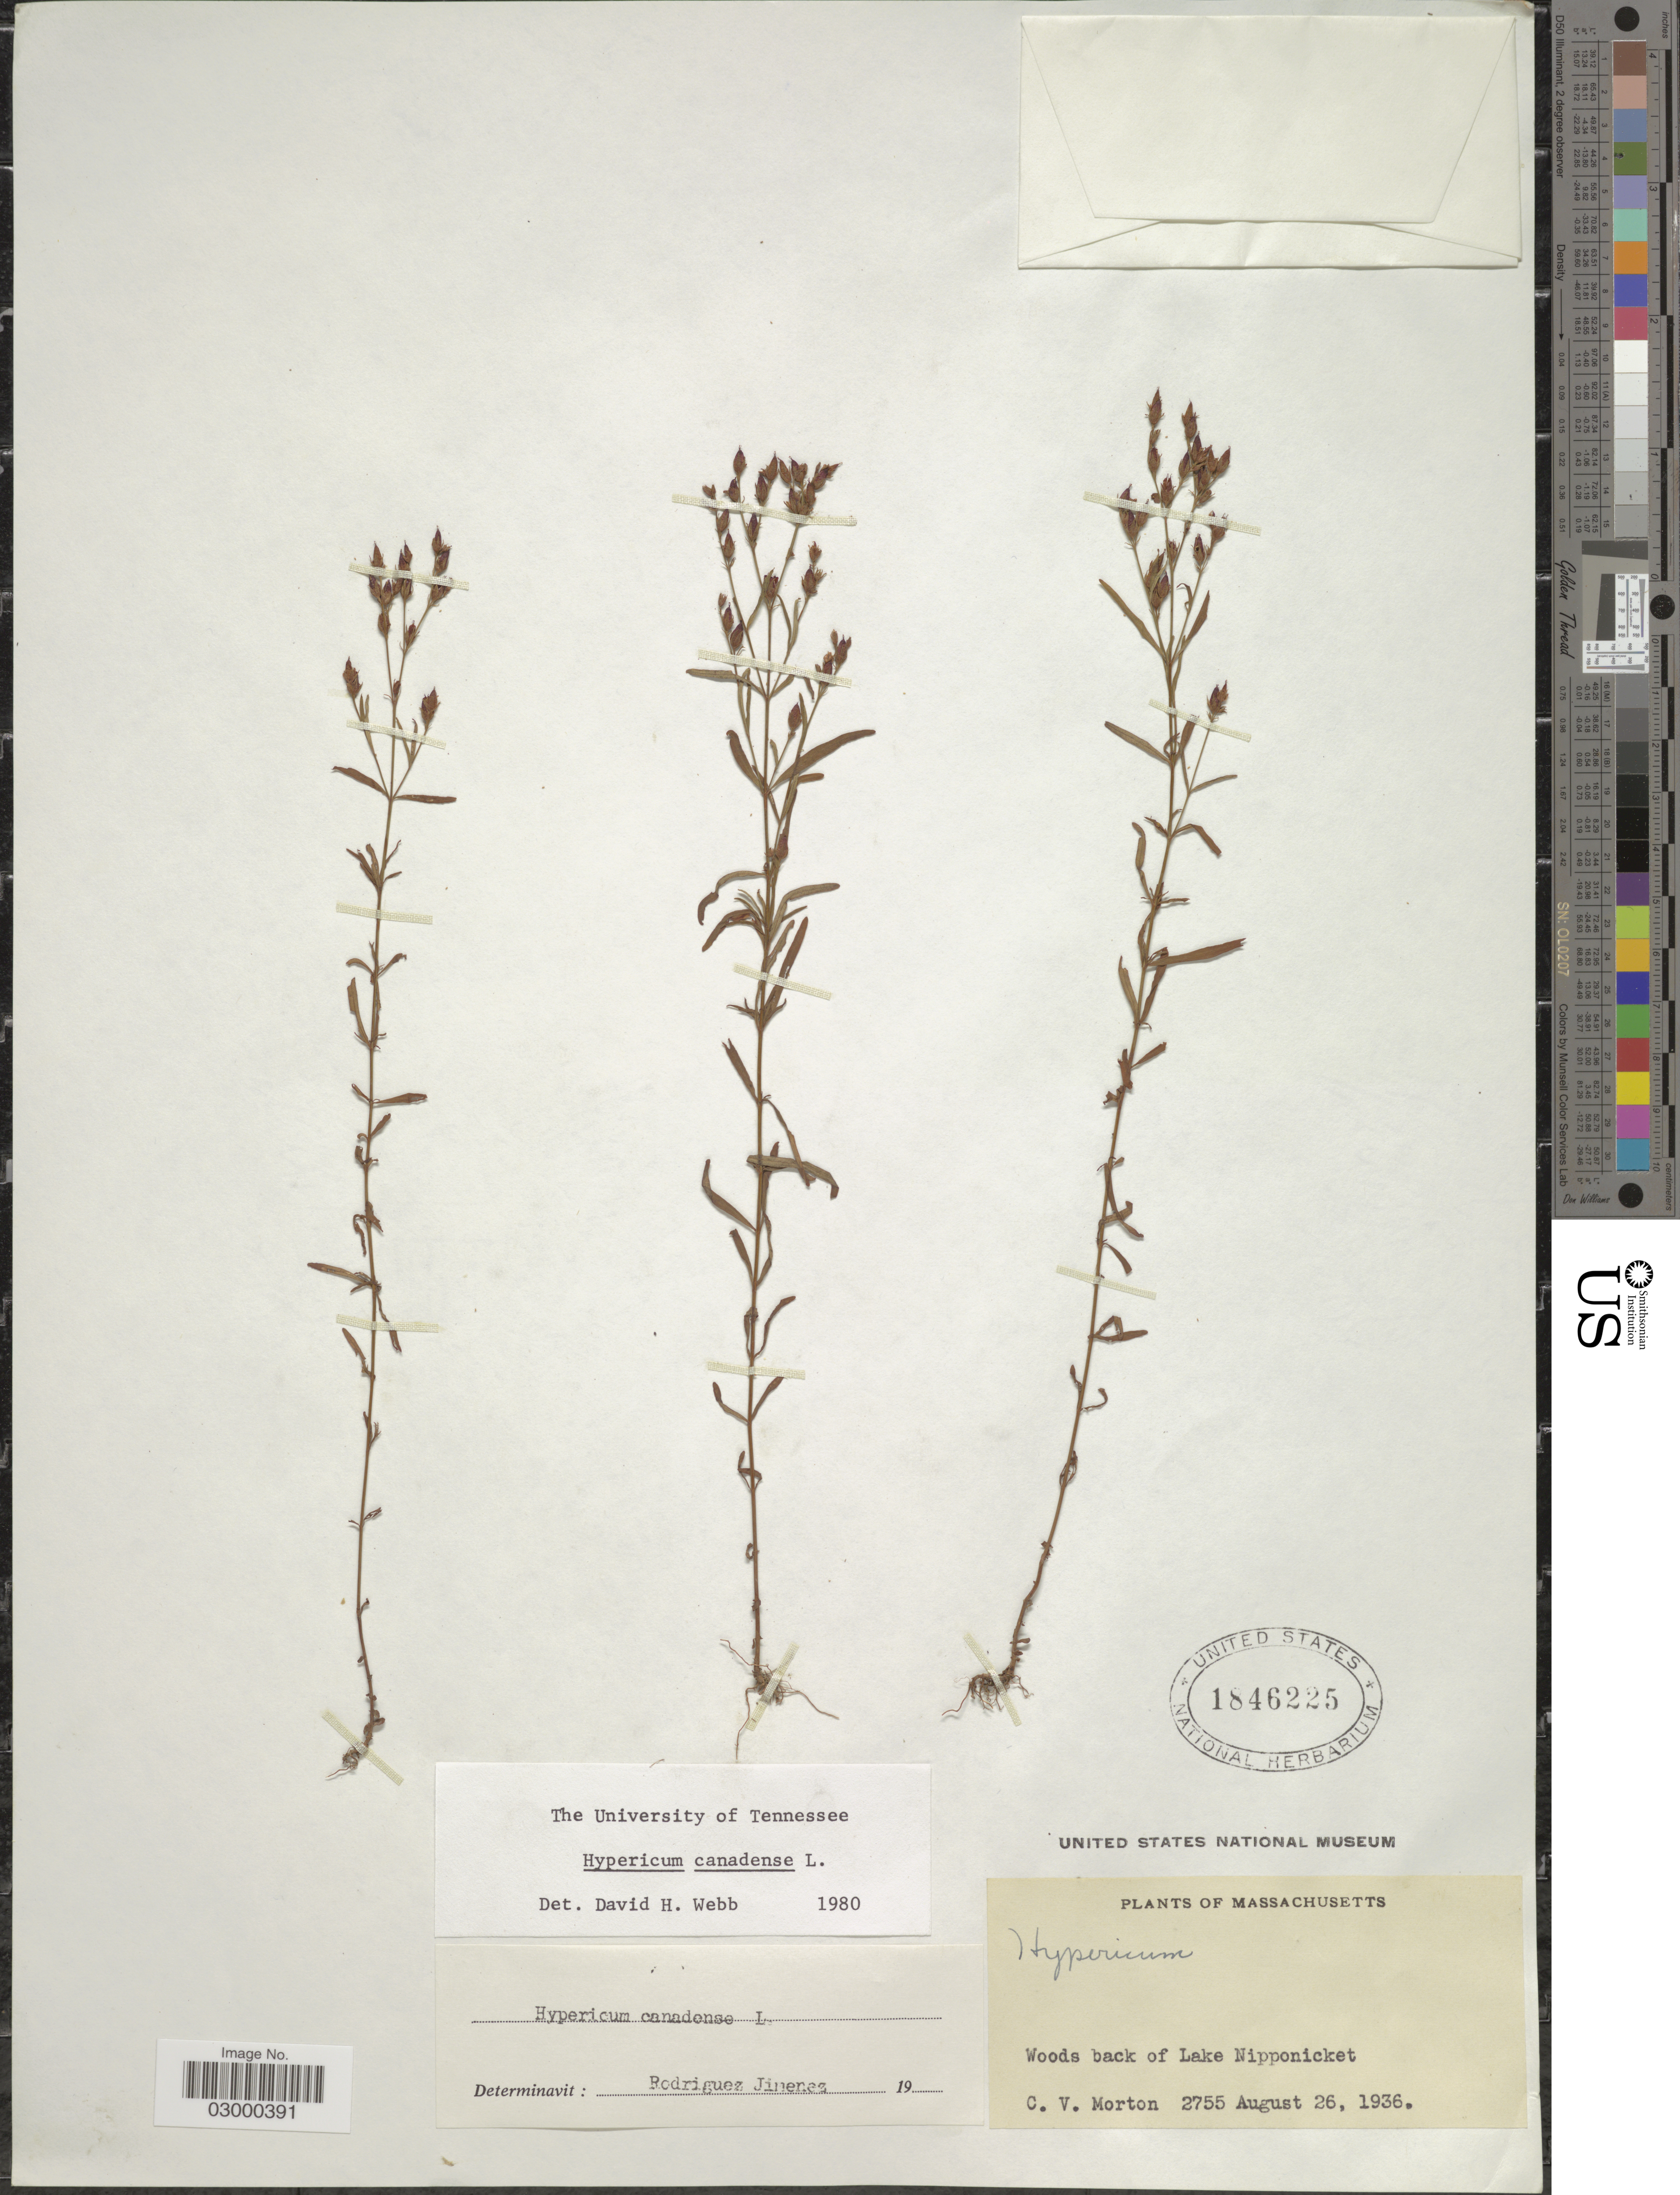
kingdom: Plantae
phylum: Tracheophyta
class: Magnoliopsida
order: Malpighiales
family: Hypericaceae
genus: Hypericum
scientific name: Hypericum canadense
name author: L.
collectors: C. V. Morton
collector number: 2755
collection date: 1936-08-26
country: United States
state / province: Massachusetts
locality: Woods back of Lake Nipponicket.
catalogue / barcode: US 1846225